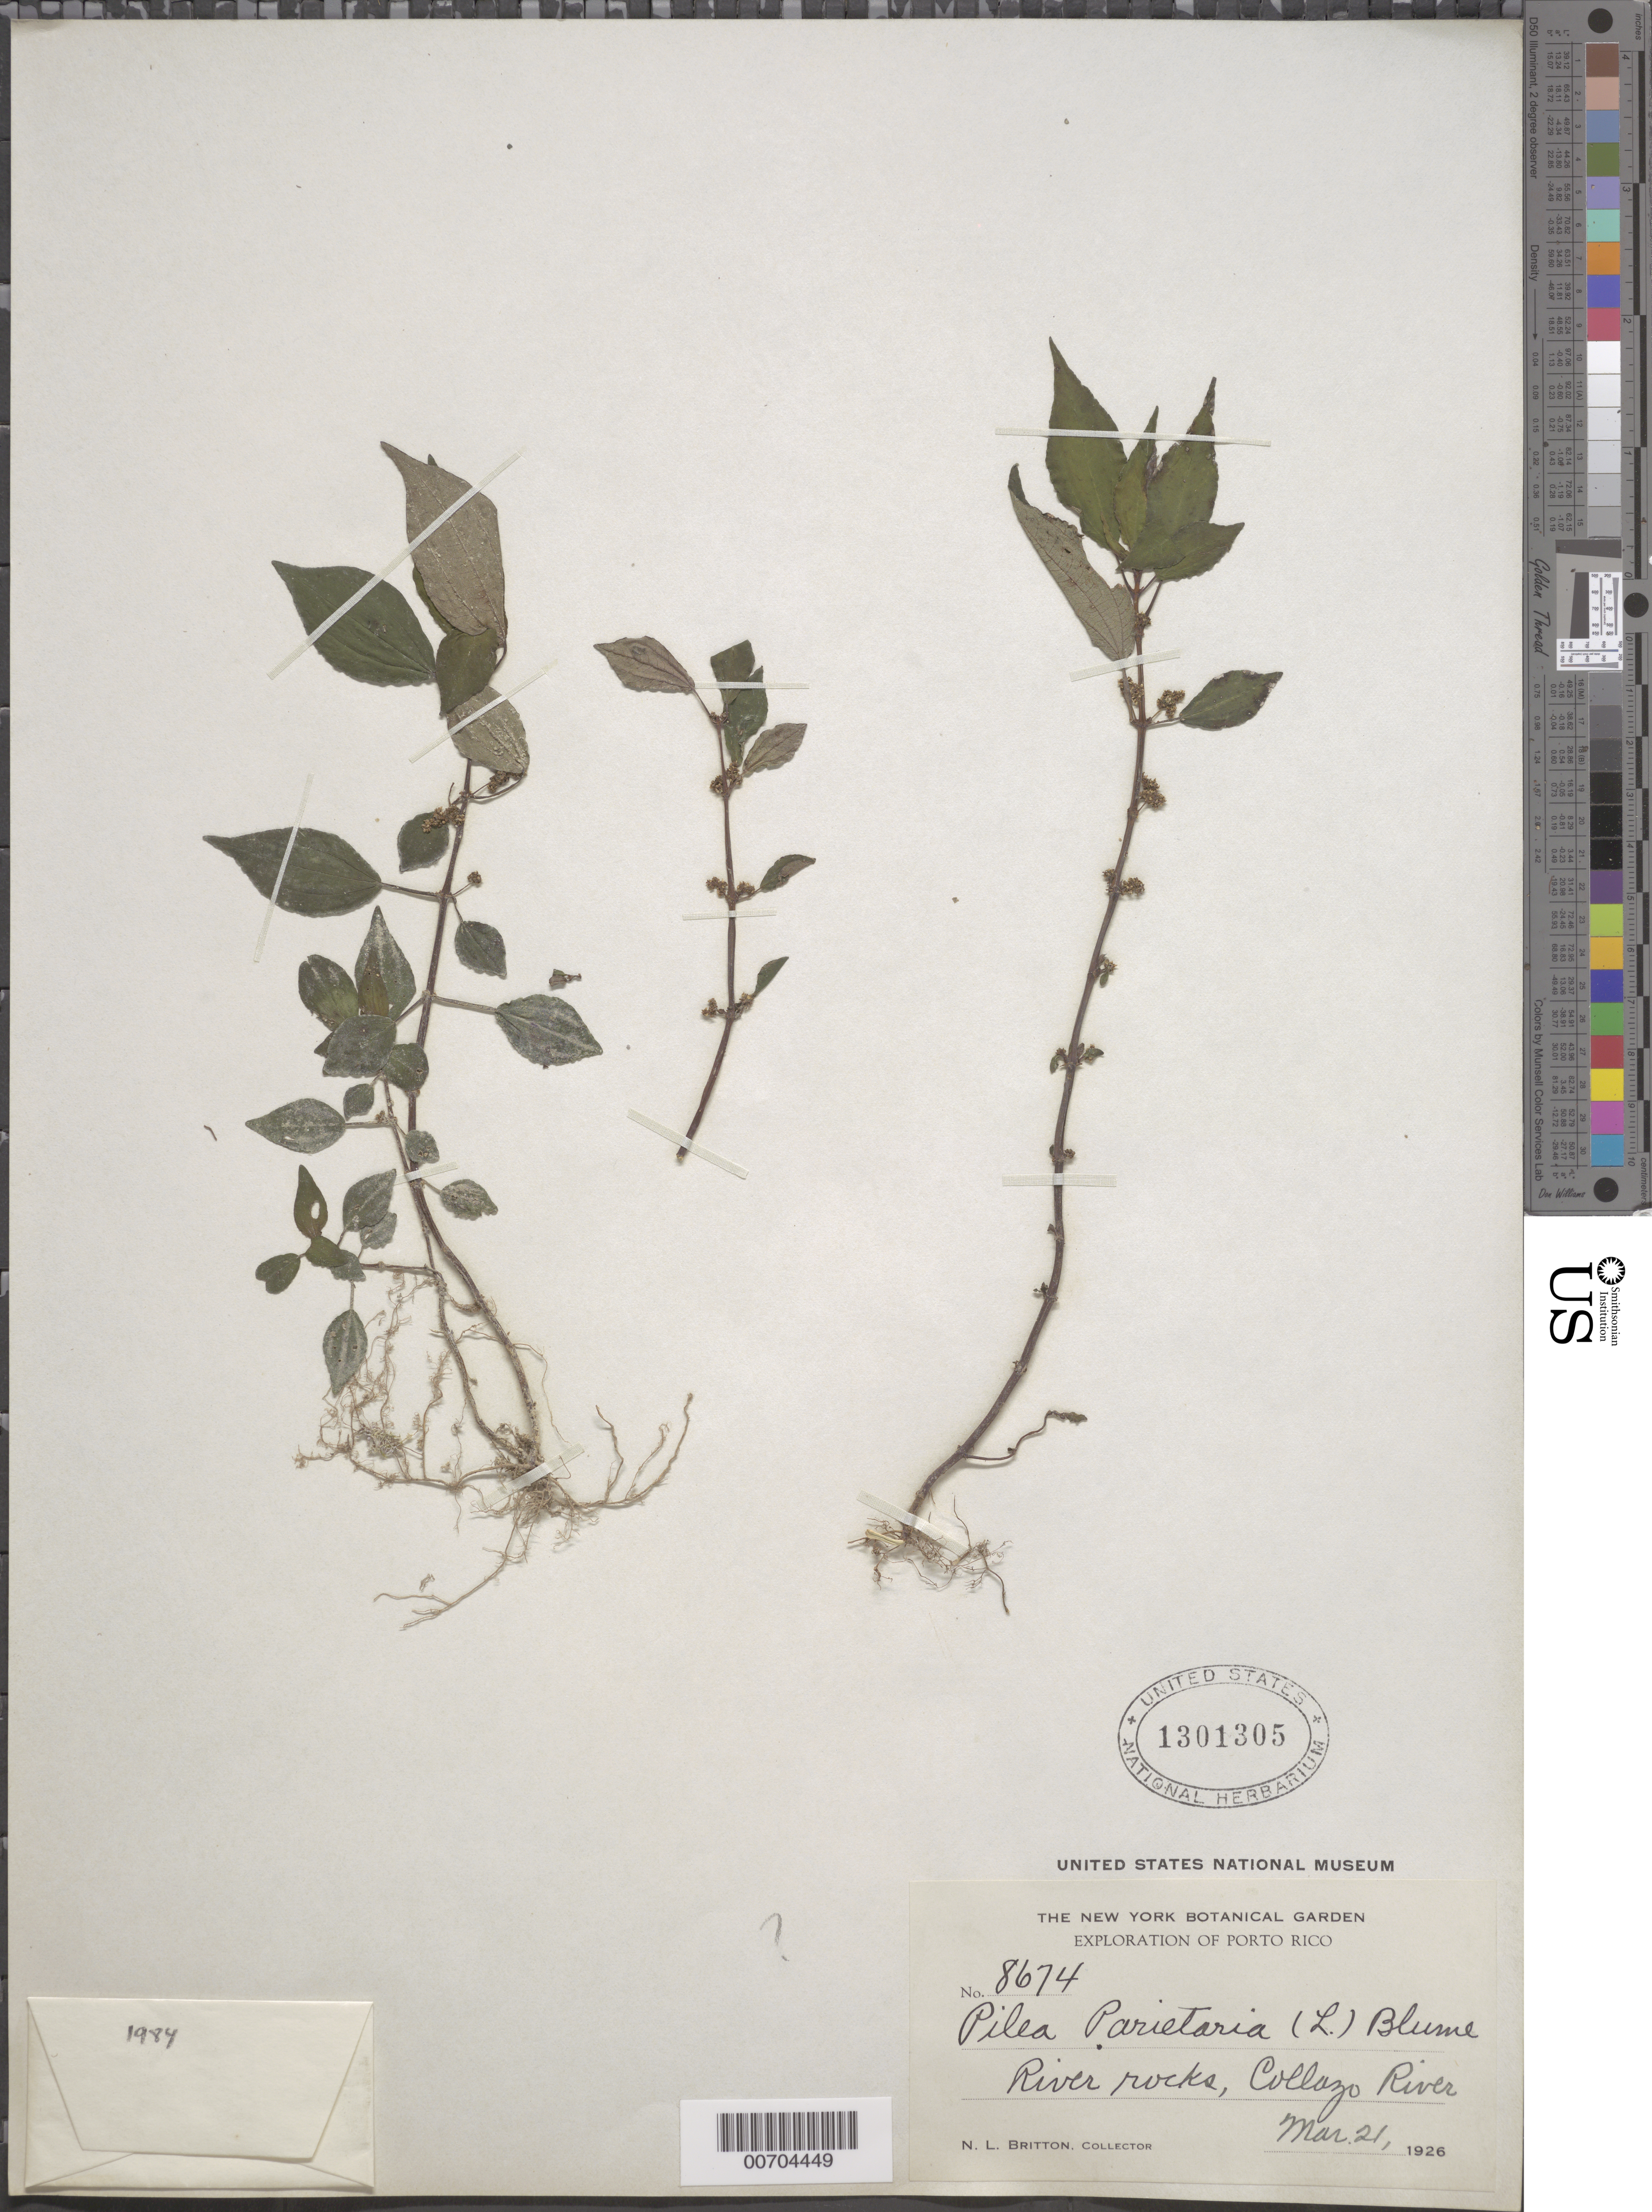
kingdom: Plantae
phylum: Tracheophyta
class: Magnoliopsida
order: Rosales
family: Urticaceae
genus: Pilea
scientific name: Pilea parietaria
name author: (L.) Blume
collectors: N. Britton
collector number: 8674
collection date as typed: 21 Mar 1926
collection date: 1926-03-21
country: Puerto Rico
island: Greater Antilles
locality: Collazo River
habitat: River rocks.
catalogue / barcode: US 1301305